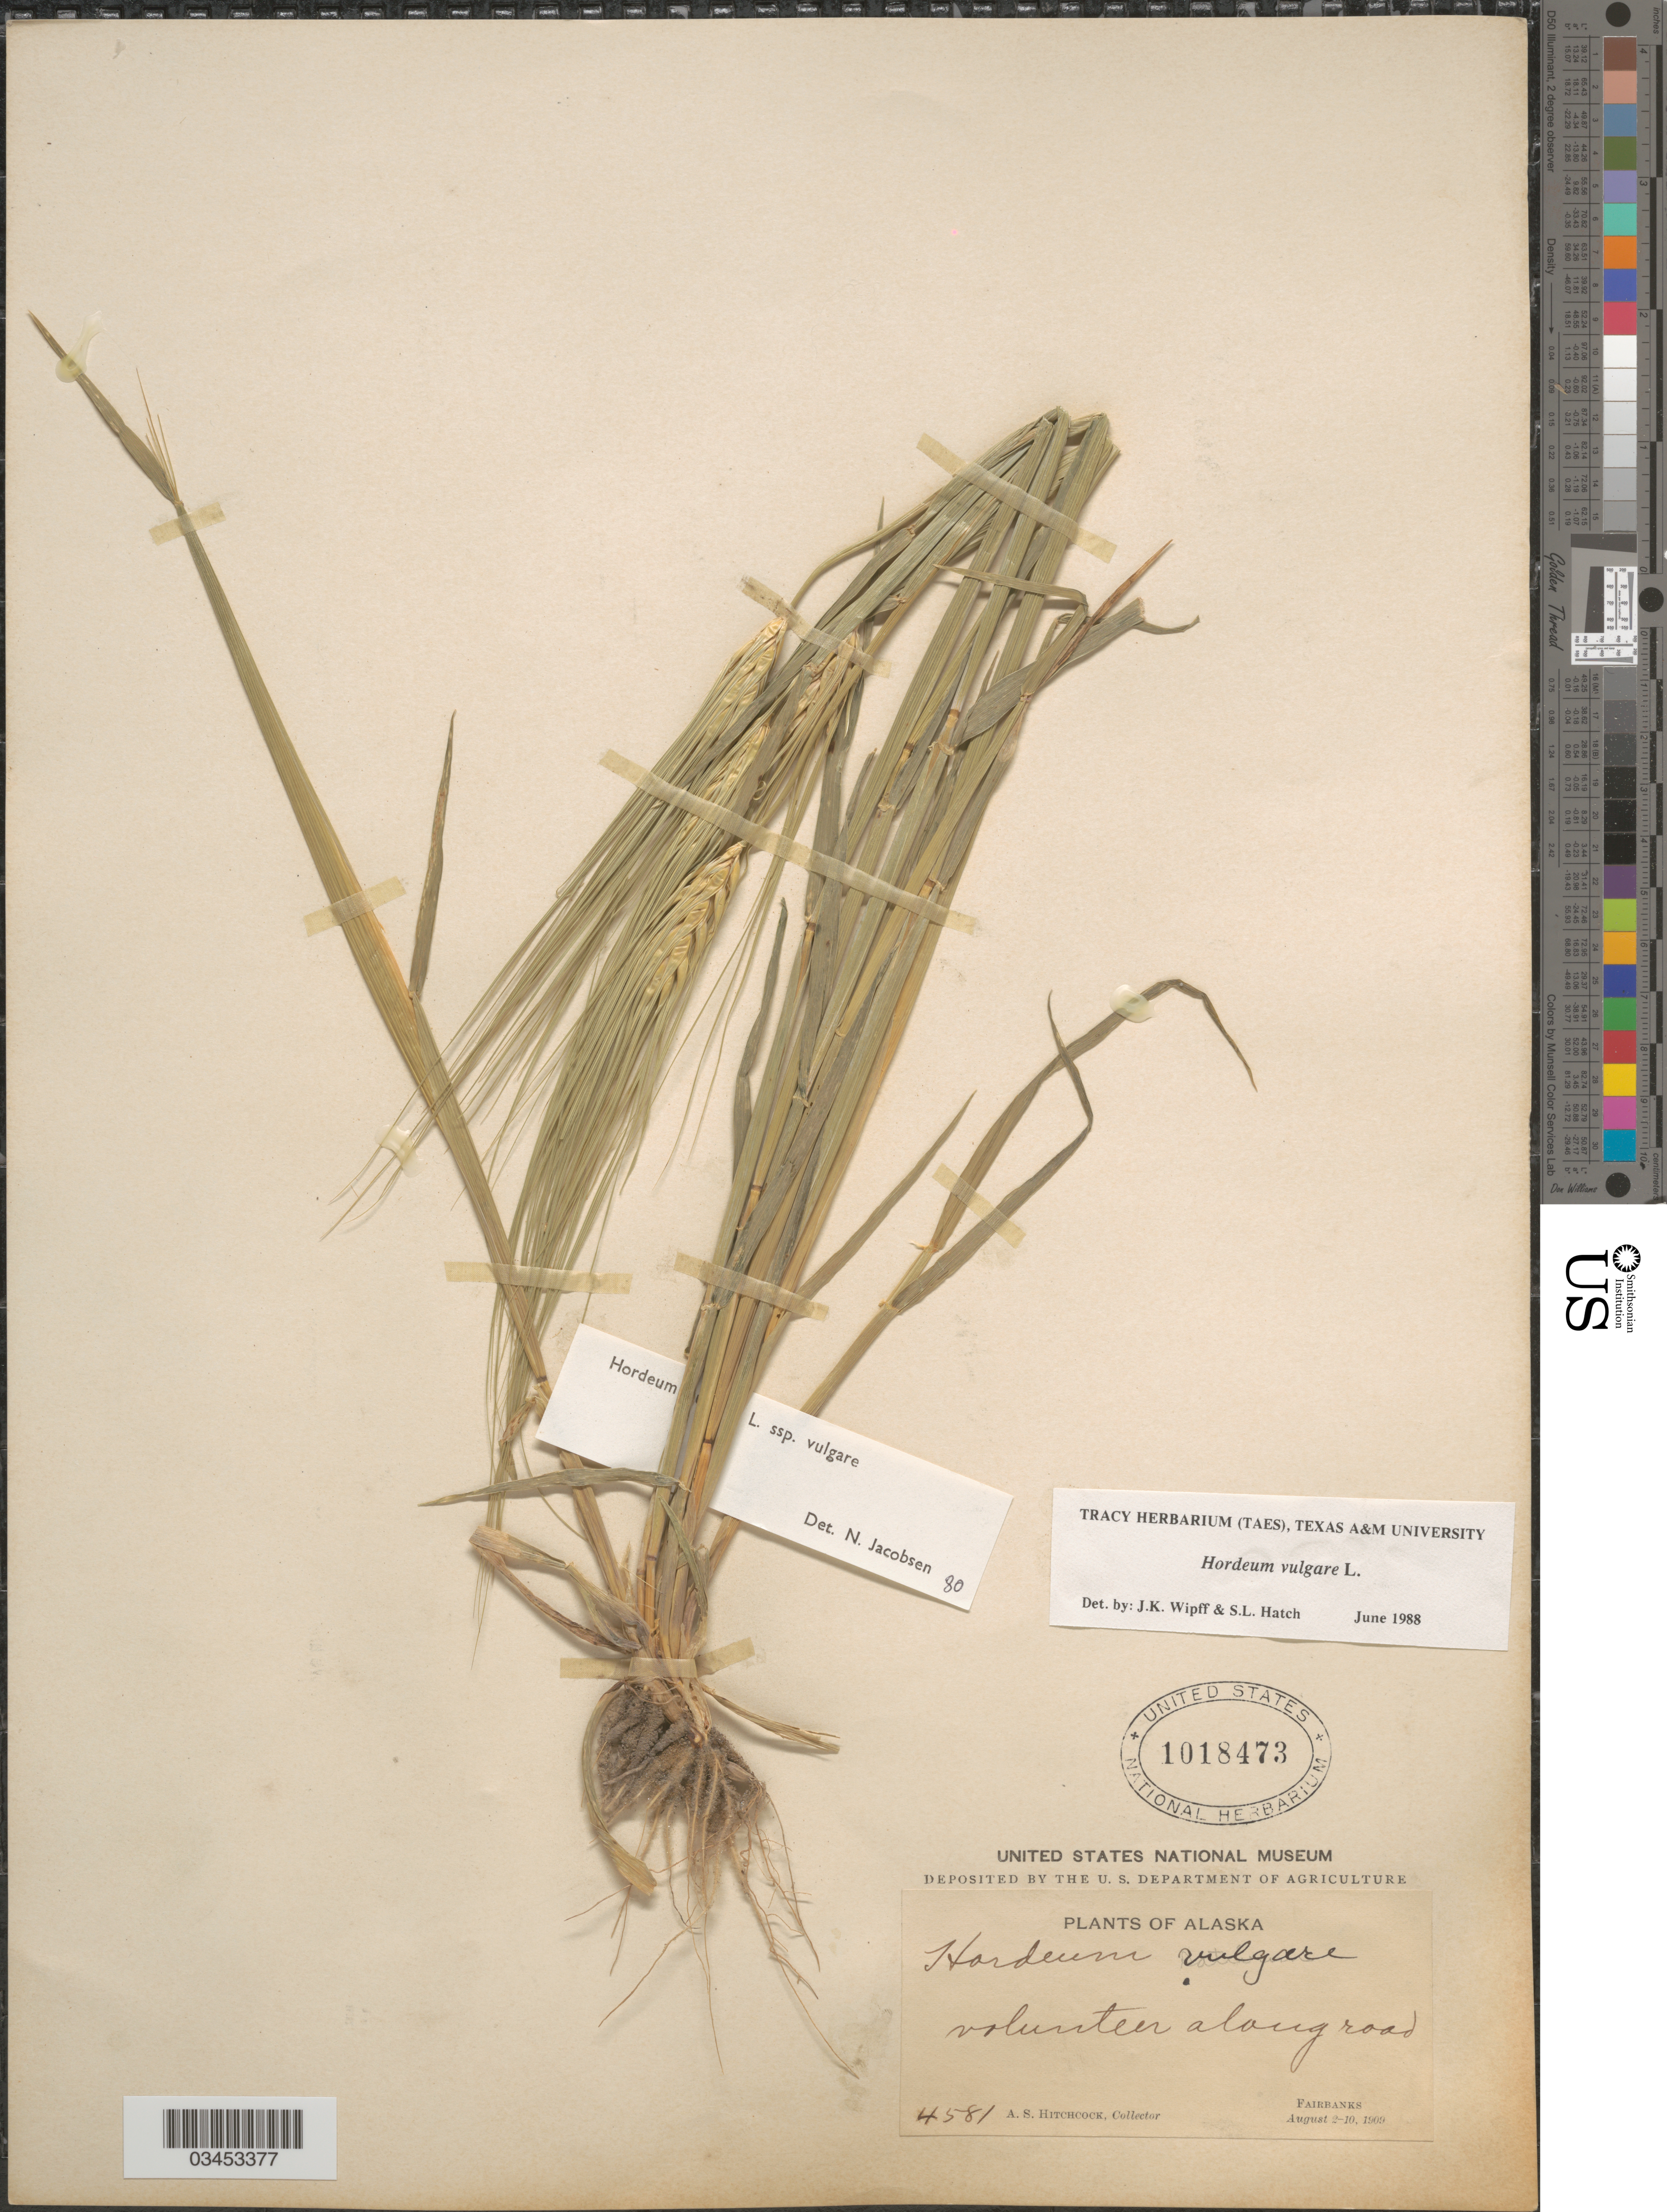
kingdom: Plantae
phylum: Tracheophyta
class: Liliopsida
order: Poales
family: Poaceae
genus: Hordeum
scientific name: Hordeum vulgare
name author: L.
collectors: A. S. Hitchcock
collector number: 4581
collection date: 1909-08-02/1909-08-10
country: United States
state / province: Alaska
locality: Fairbanks. Volunteer along road.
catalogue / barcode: US 1018473